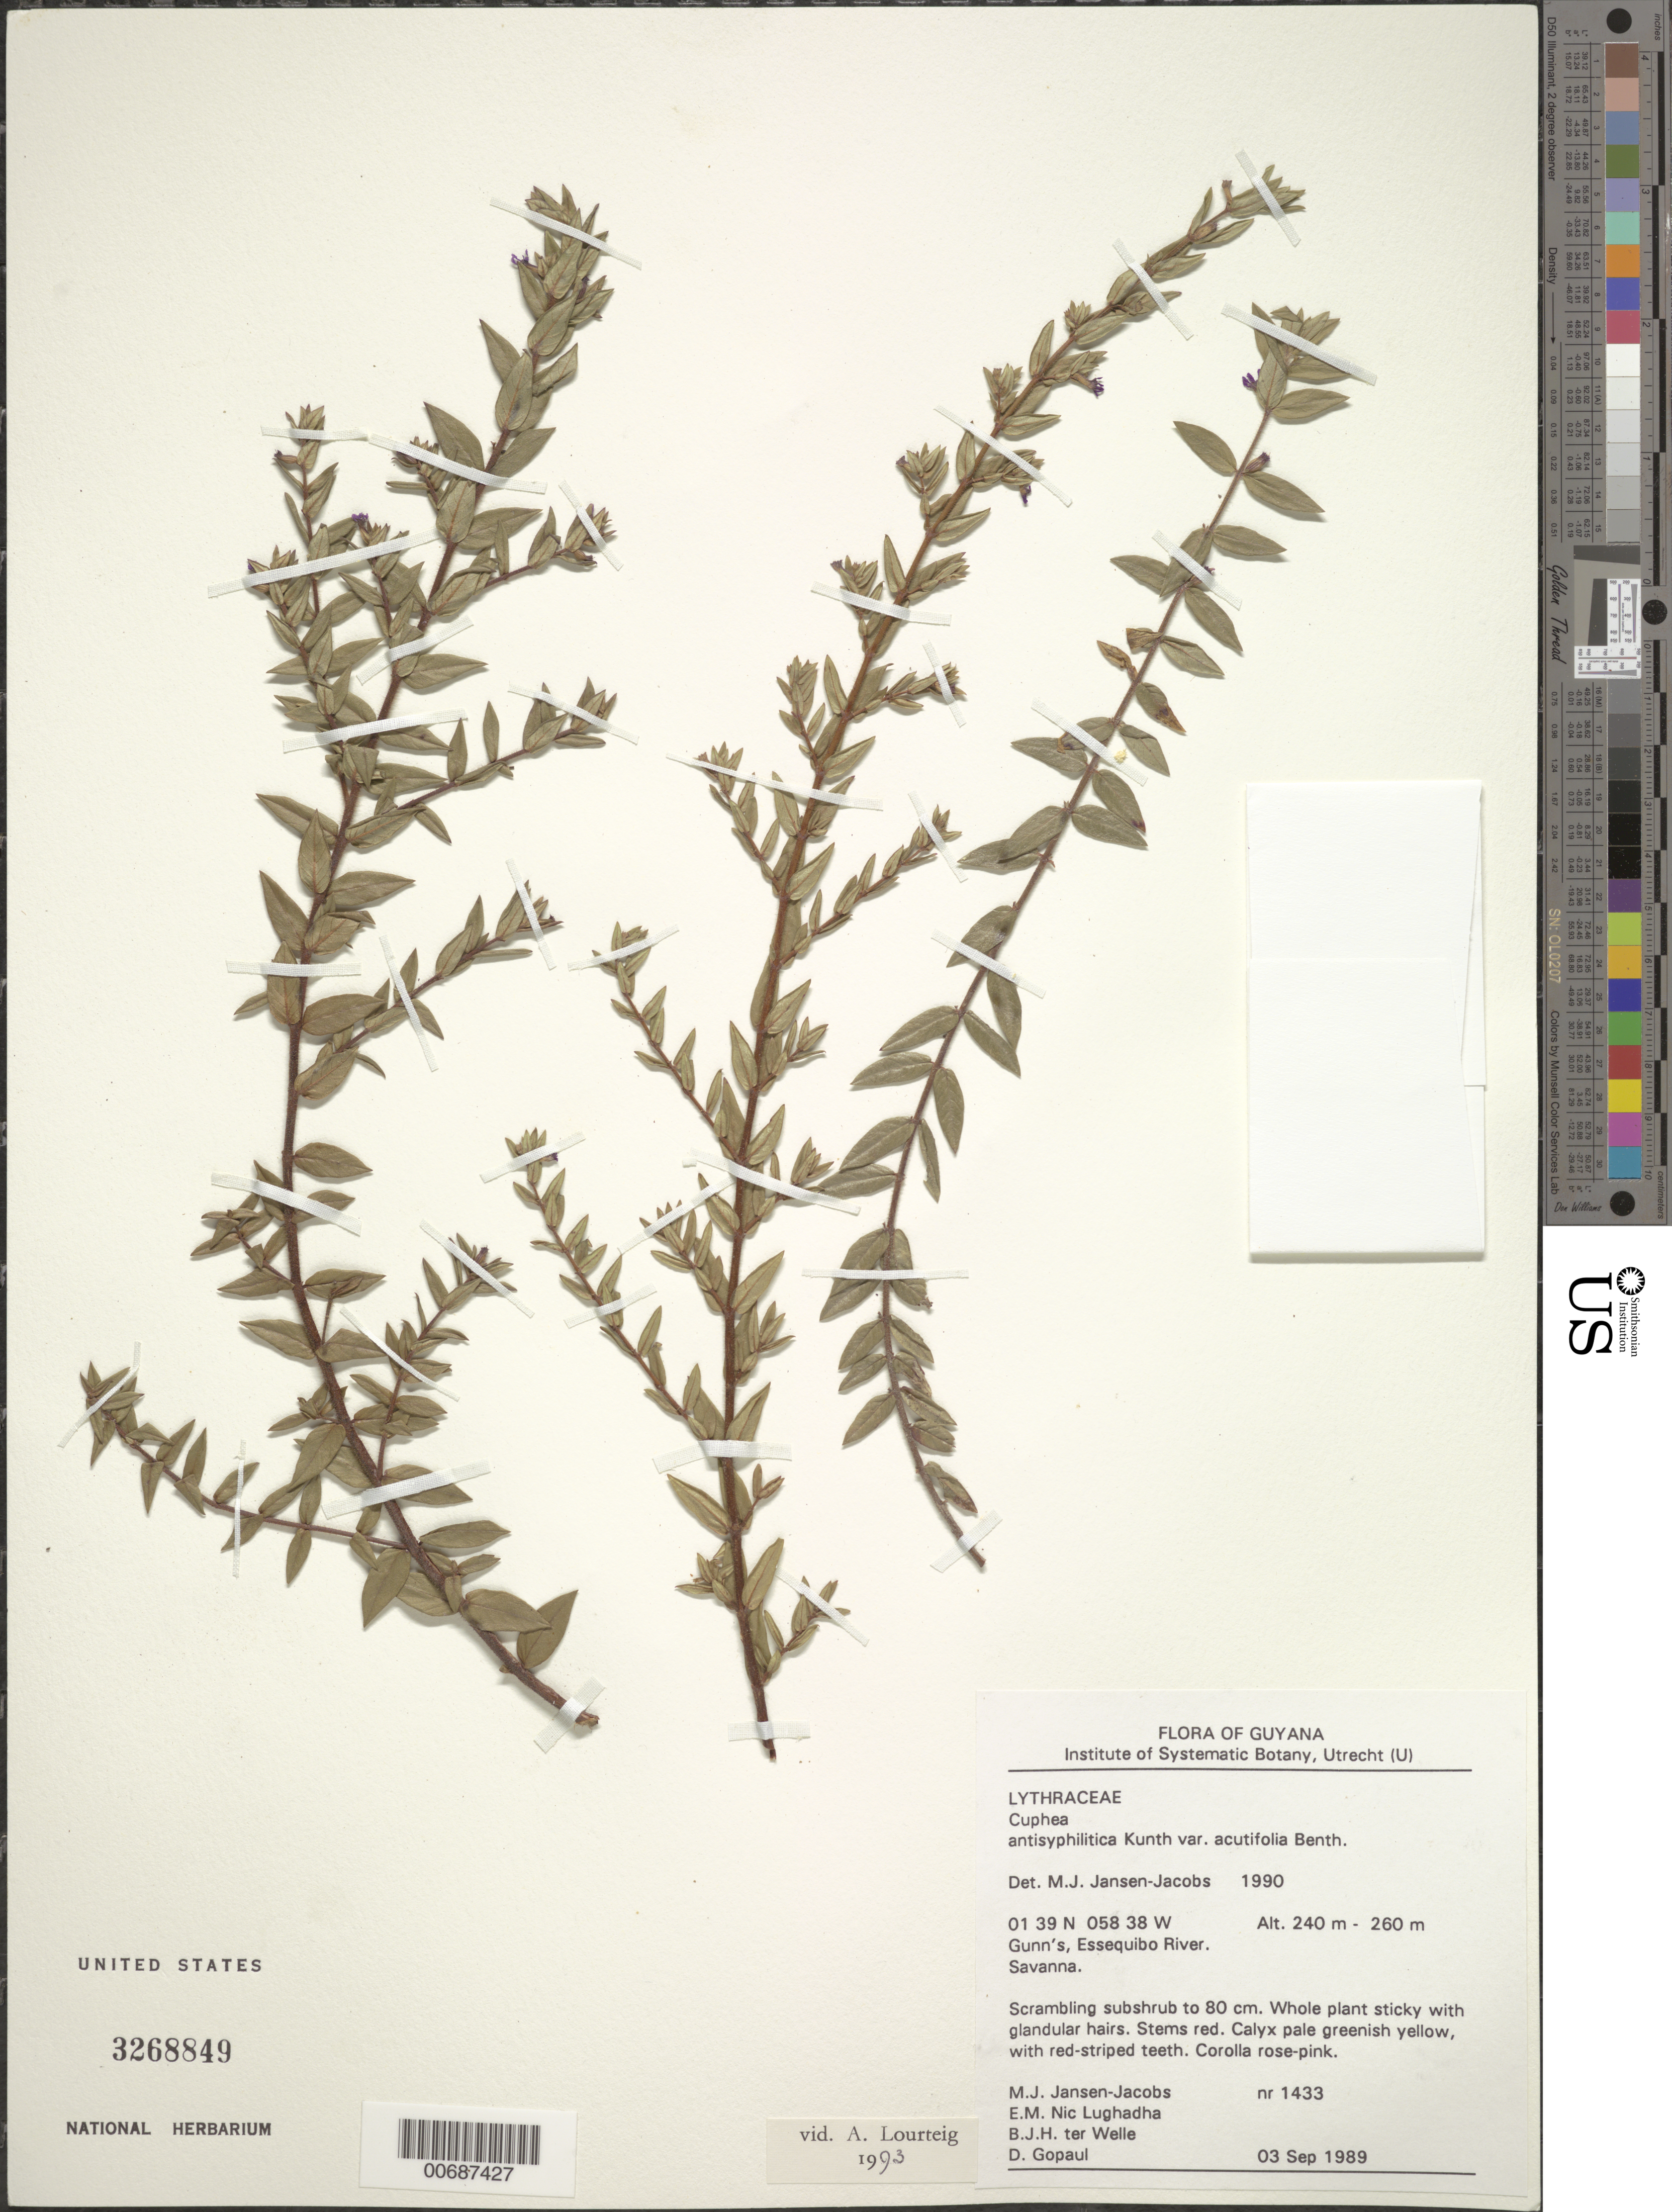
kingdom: Plantae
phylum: Tracheophyta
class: Magnoliopsida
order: Myrtales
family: Lythraceae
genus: Cuphea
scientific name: Cuphea antisyphilitica var. acutifolia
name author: Benth.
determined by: Jansen-Jacobs, M. J., (U), Nationaal Herbarium Nederland, Utrecht University branch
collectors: M. J. Jansen-Jacobs, E. Nic Lughadha, B. Welle & D. Gopaul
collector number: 1433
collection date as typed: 3-Sep-89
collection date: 1989-09-03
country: Guyana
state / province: U. Takutu-U. Essequibo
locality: Gunn's, Essequibo River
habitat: Savanna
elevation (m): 240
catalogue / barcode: US 3268849